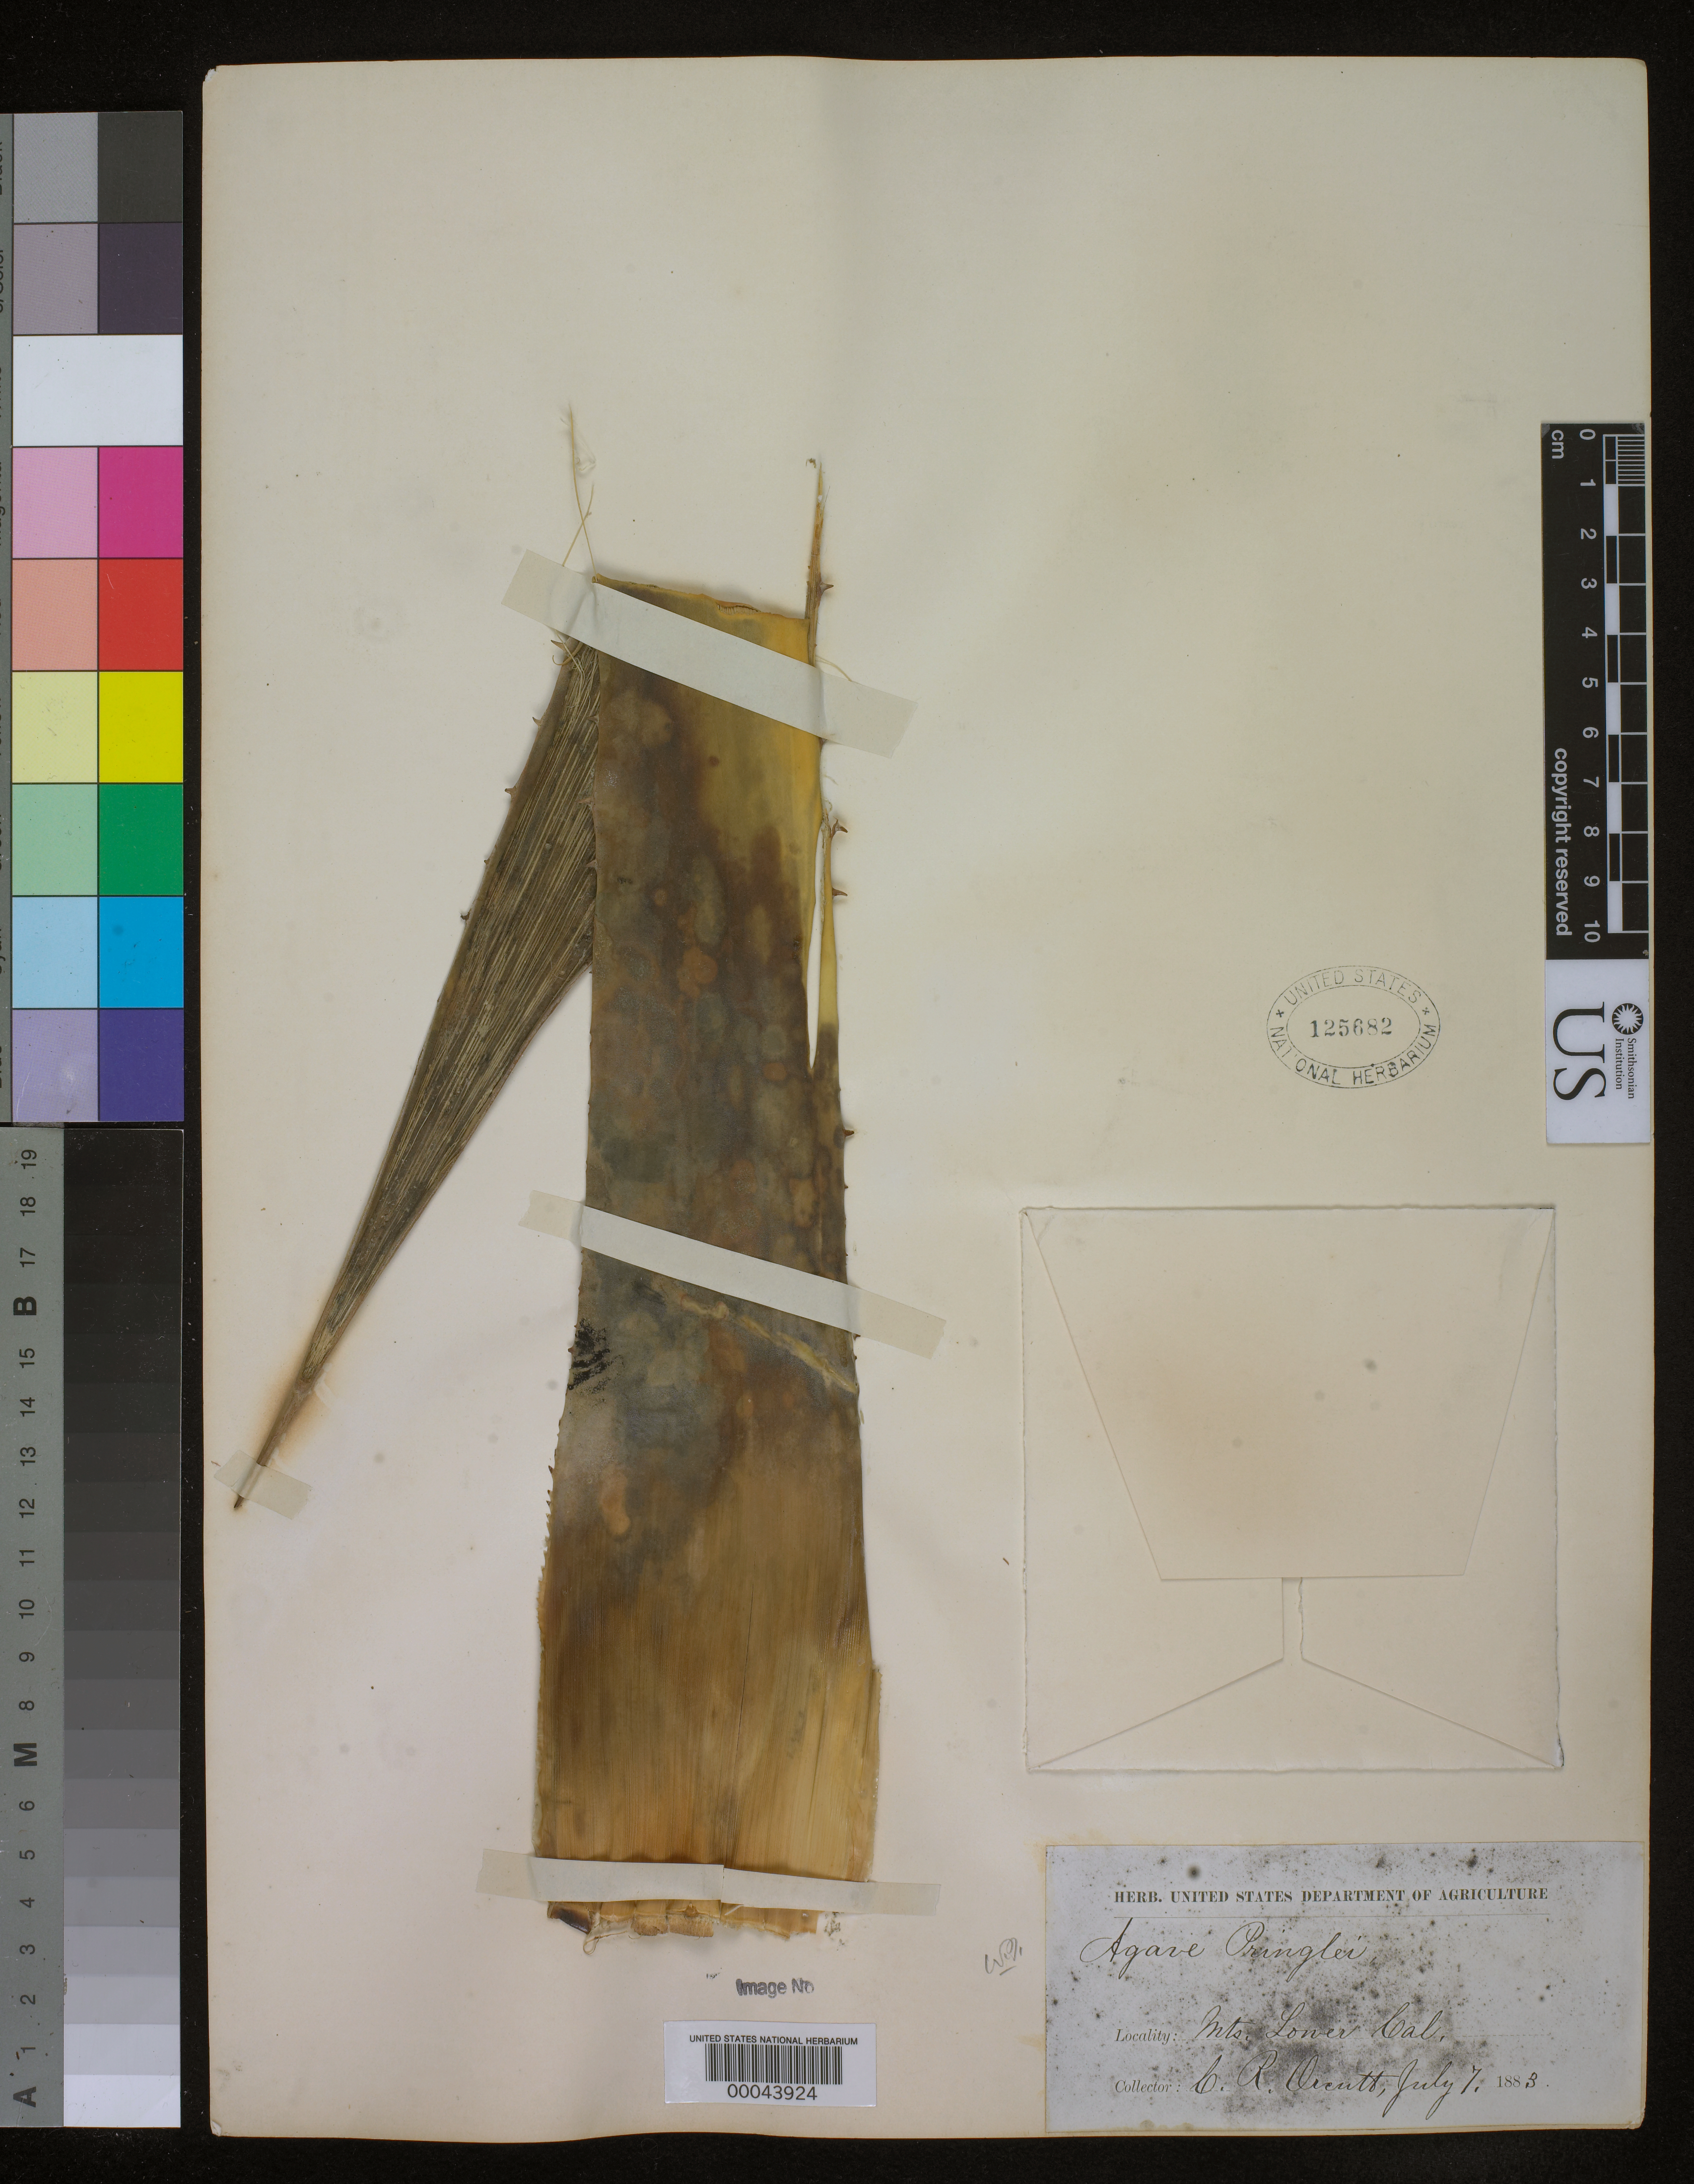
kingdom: Plantae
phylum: Tracheophyta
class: Liliopsida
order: Asparagales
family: Asparagaceae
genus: Agave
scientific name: Agave deserti subsp. pringlei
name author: (Baker) Gentry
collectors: C. R. Orcutt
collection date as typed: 07 Jul 1883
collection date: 1883-07-07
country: Mexico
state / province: Baja California Norte / Baja California Sur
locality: Mountains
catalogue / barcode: US 125682